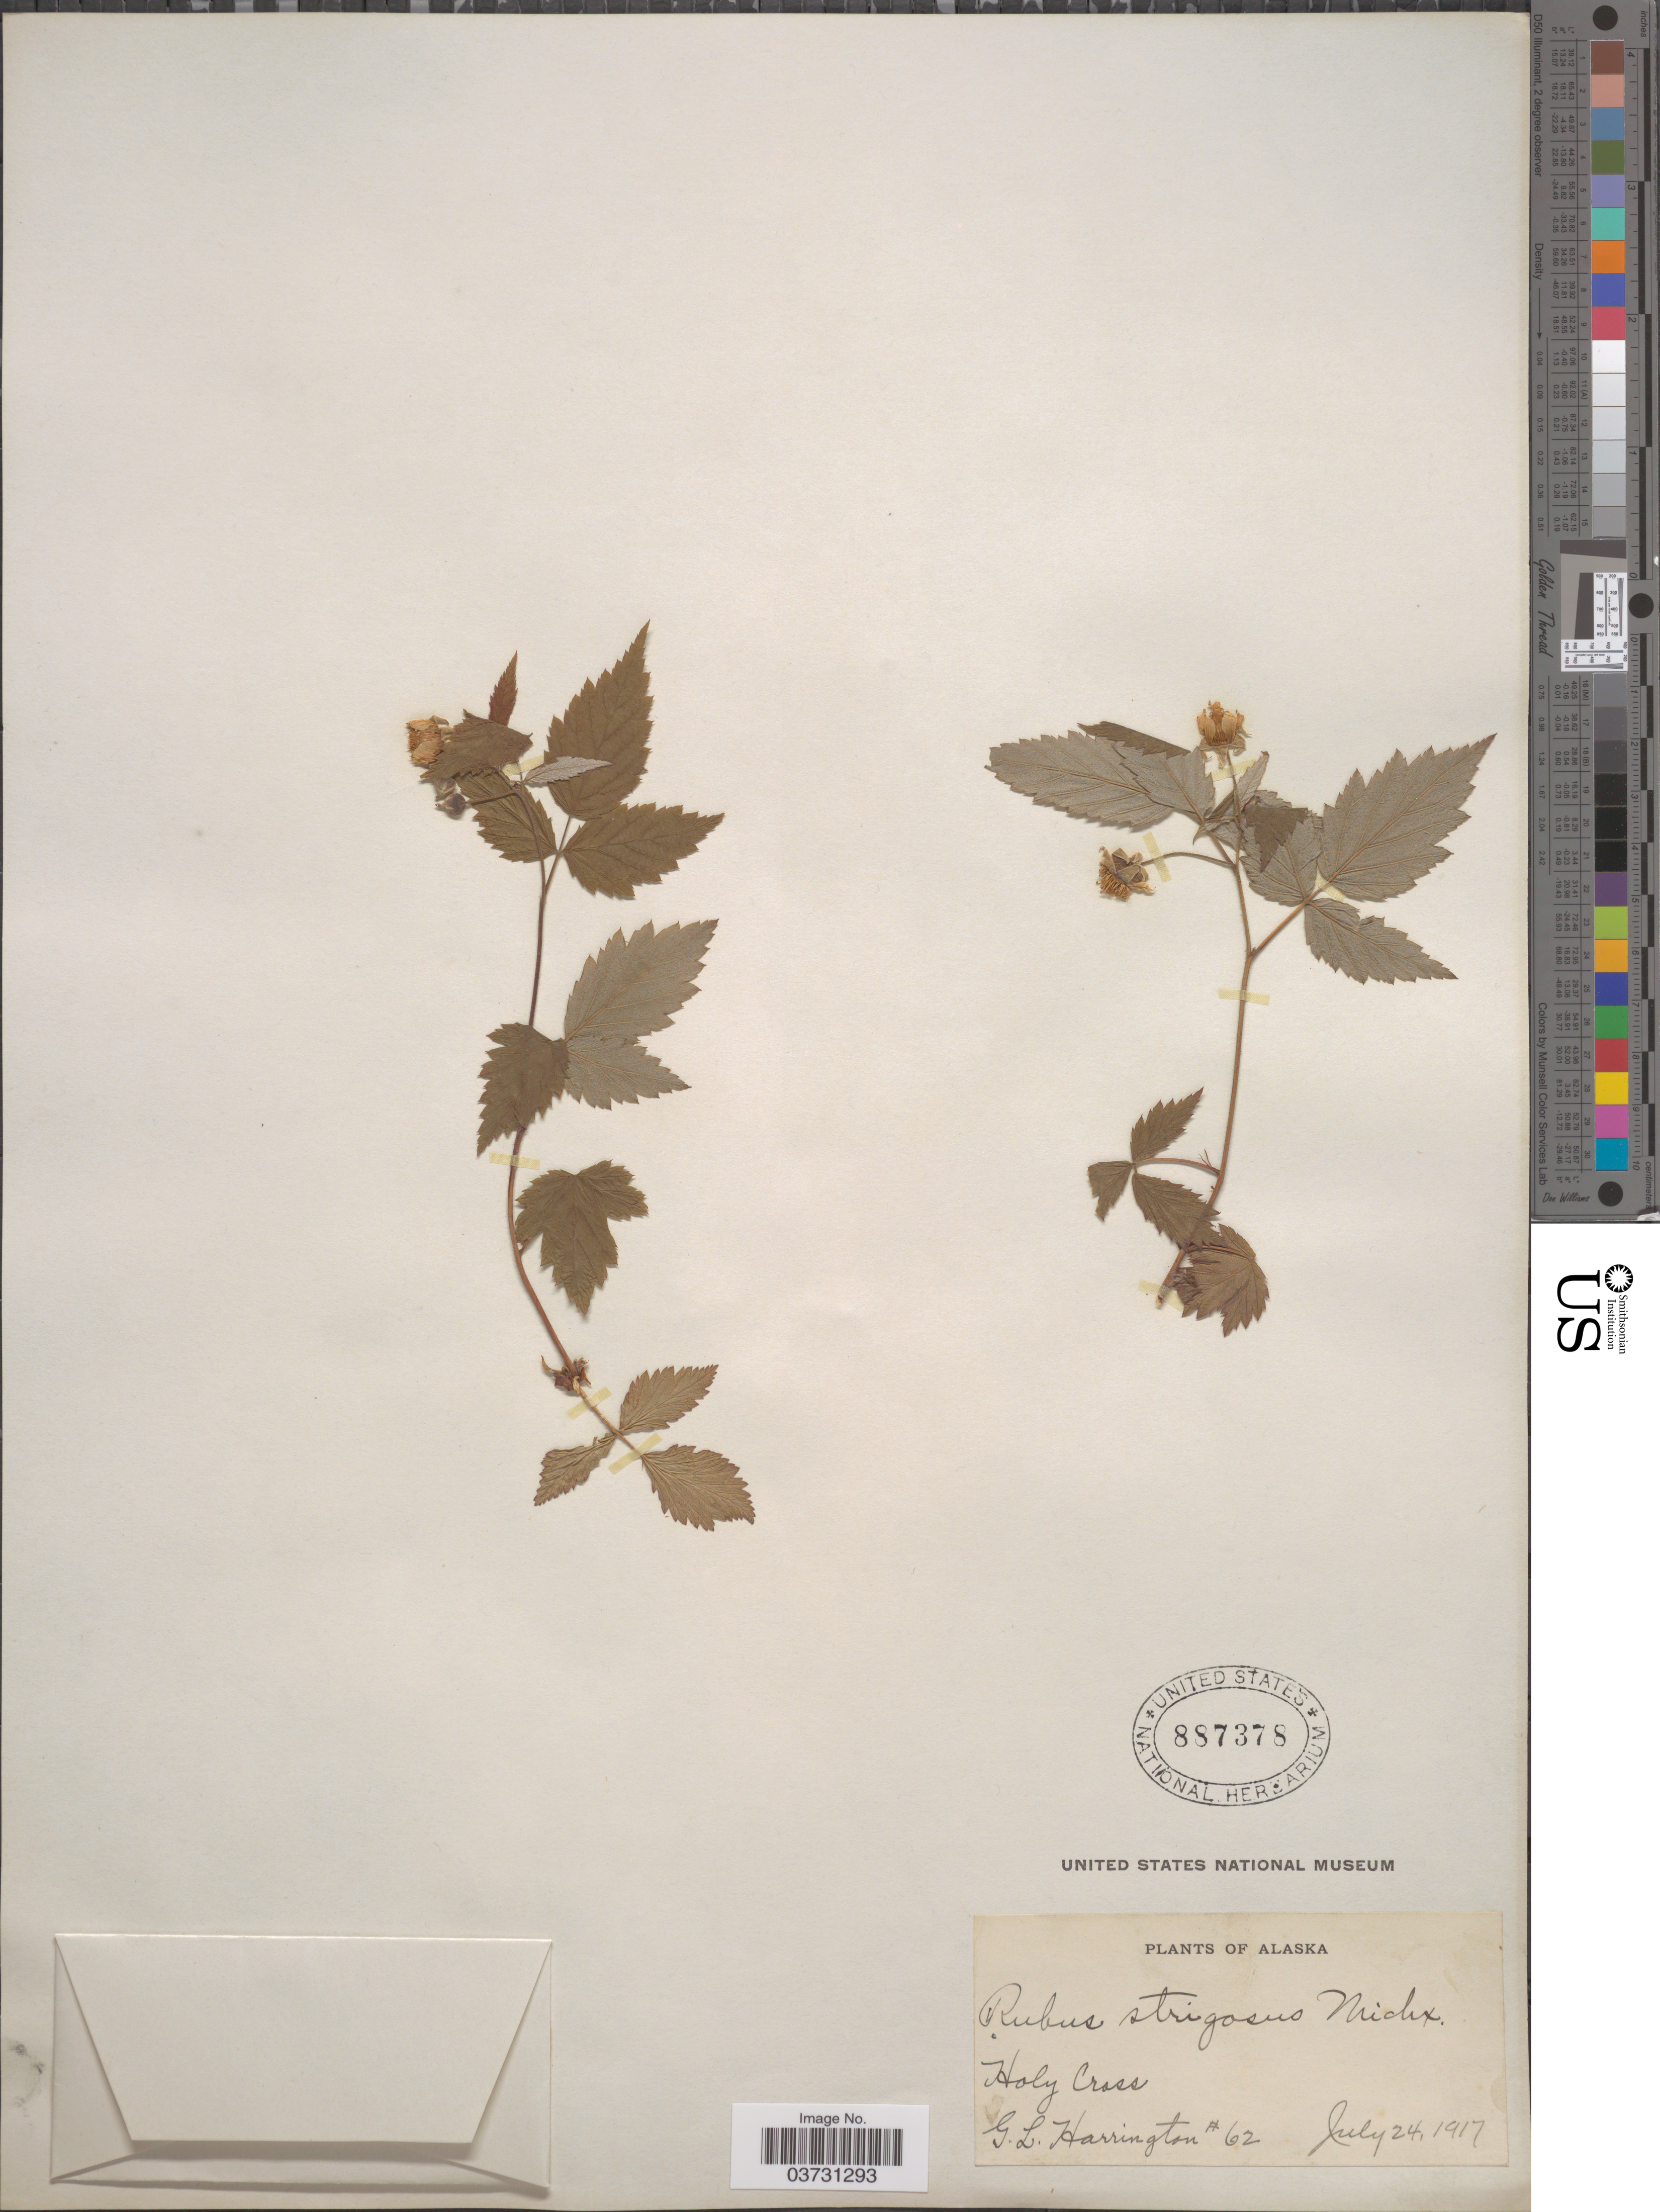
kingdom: Plantae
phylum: Tracheophyta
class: Magnoliopsida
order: Rosales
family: Rosaceae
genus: Rubus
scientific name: Rubus strigosus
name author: Michx.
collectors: G. Harrington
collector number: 62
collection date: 1917-07-24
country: United States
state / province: Alaska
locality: Holy Cross.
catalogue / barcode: US 887378